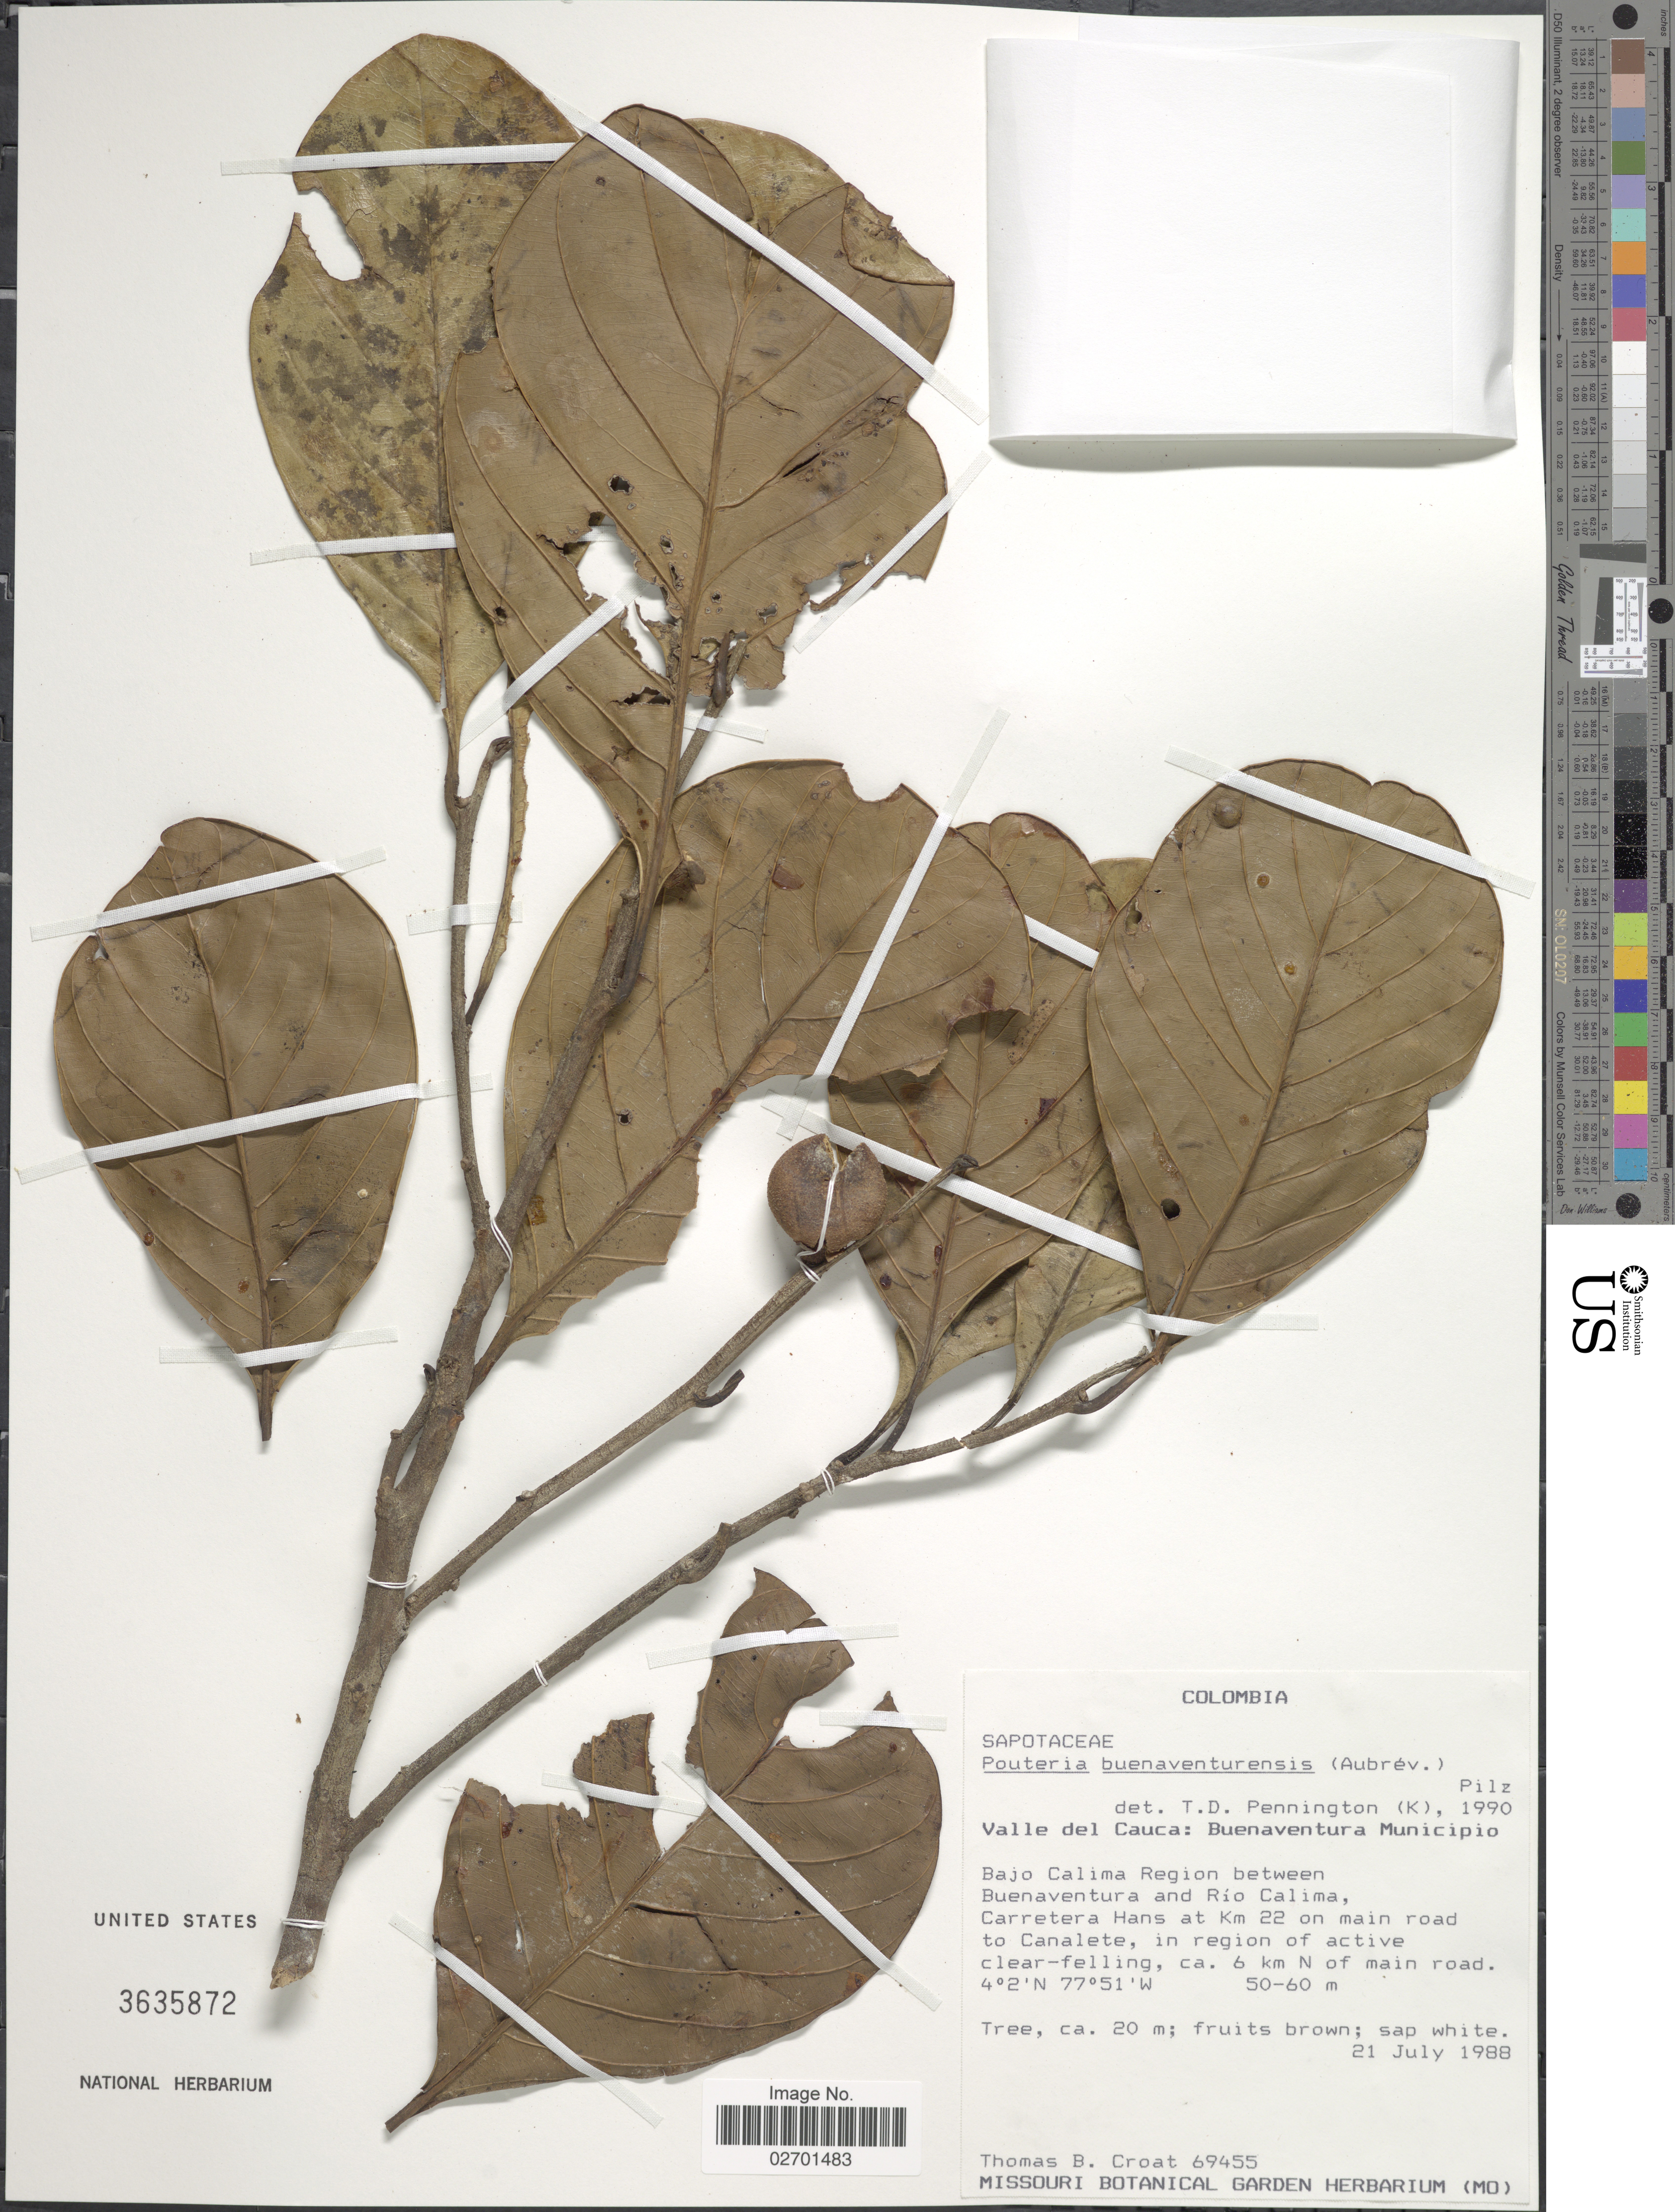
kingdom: Plantae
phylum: Tracheophyta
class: Magnoliopsida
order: Ericales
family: Sapotaceae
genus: Pouteria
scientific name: Pouteria buenaventurensis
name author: (Aubr.) Pilz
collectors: T. B. Croat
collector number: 69455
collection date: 1988-07-21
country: Colombia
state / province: Valle del Cauca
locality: Buenaventua Municipio, Bajo Calima Region between Buenaventura and Rio Calima, Carretera Hans at Km 22 on main road to Canalete, in region of active clear-felling, ca. 6 km N of main road.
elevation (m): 50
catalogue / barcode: US 3635872